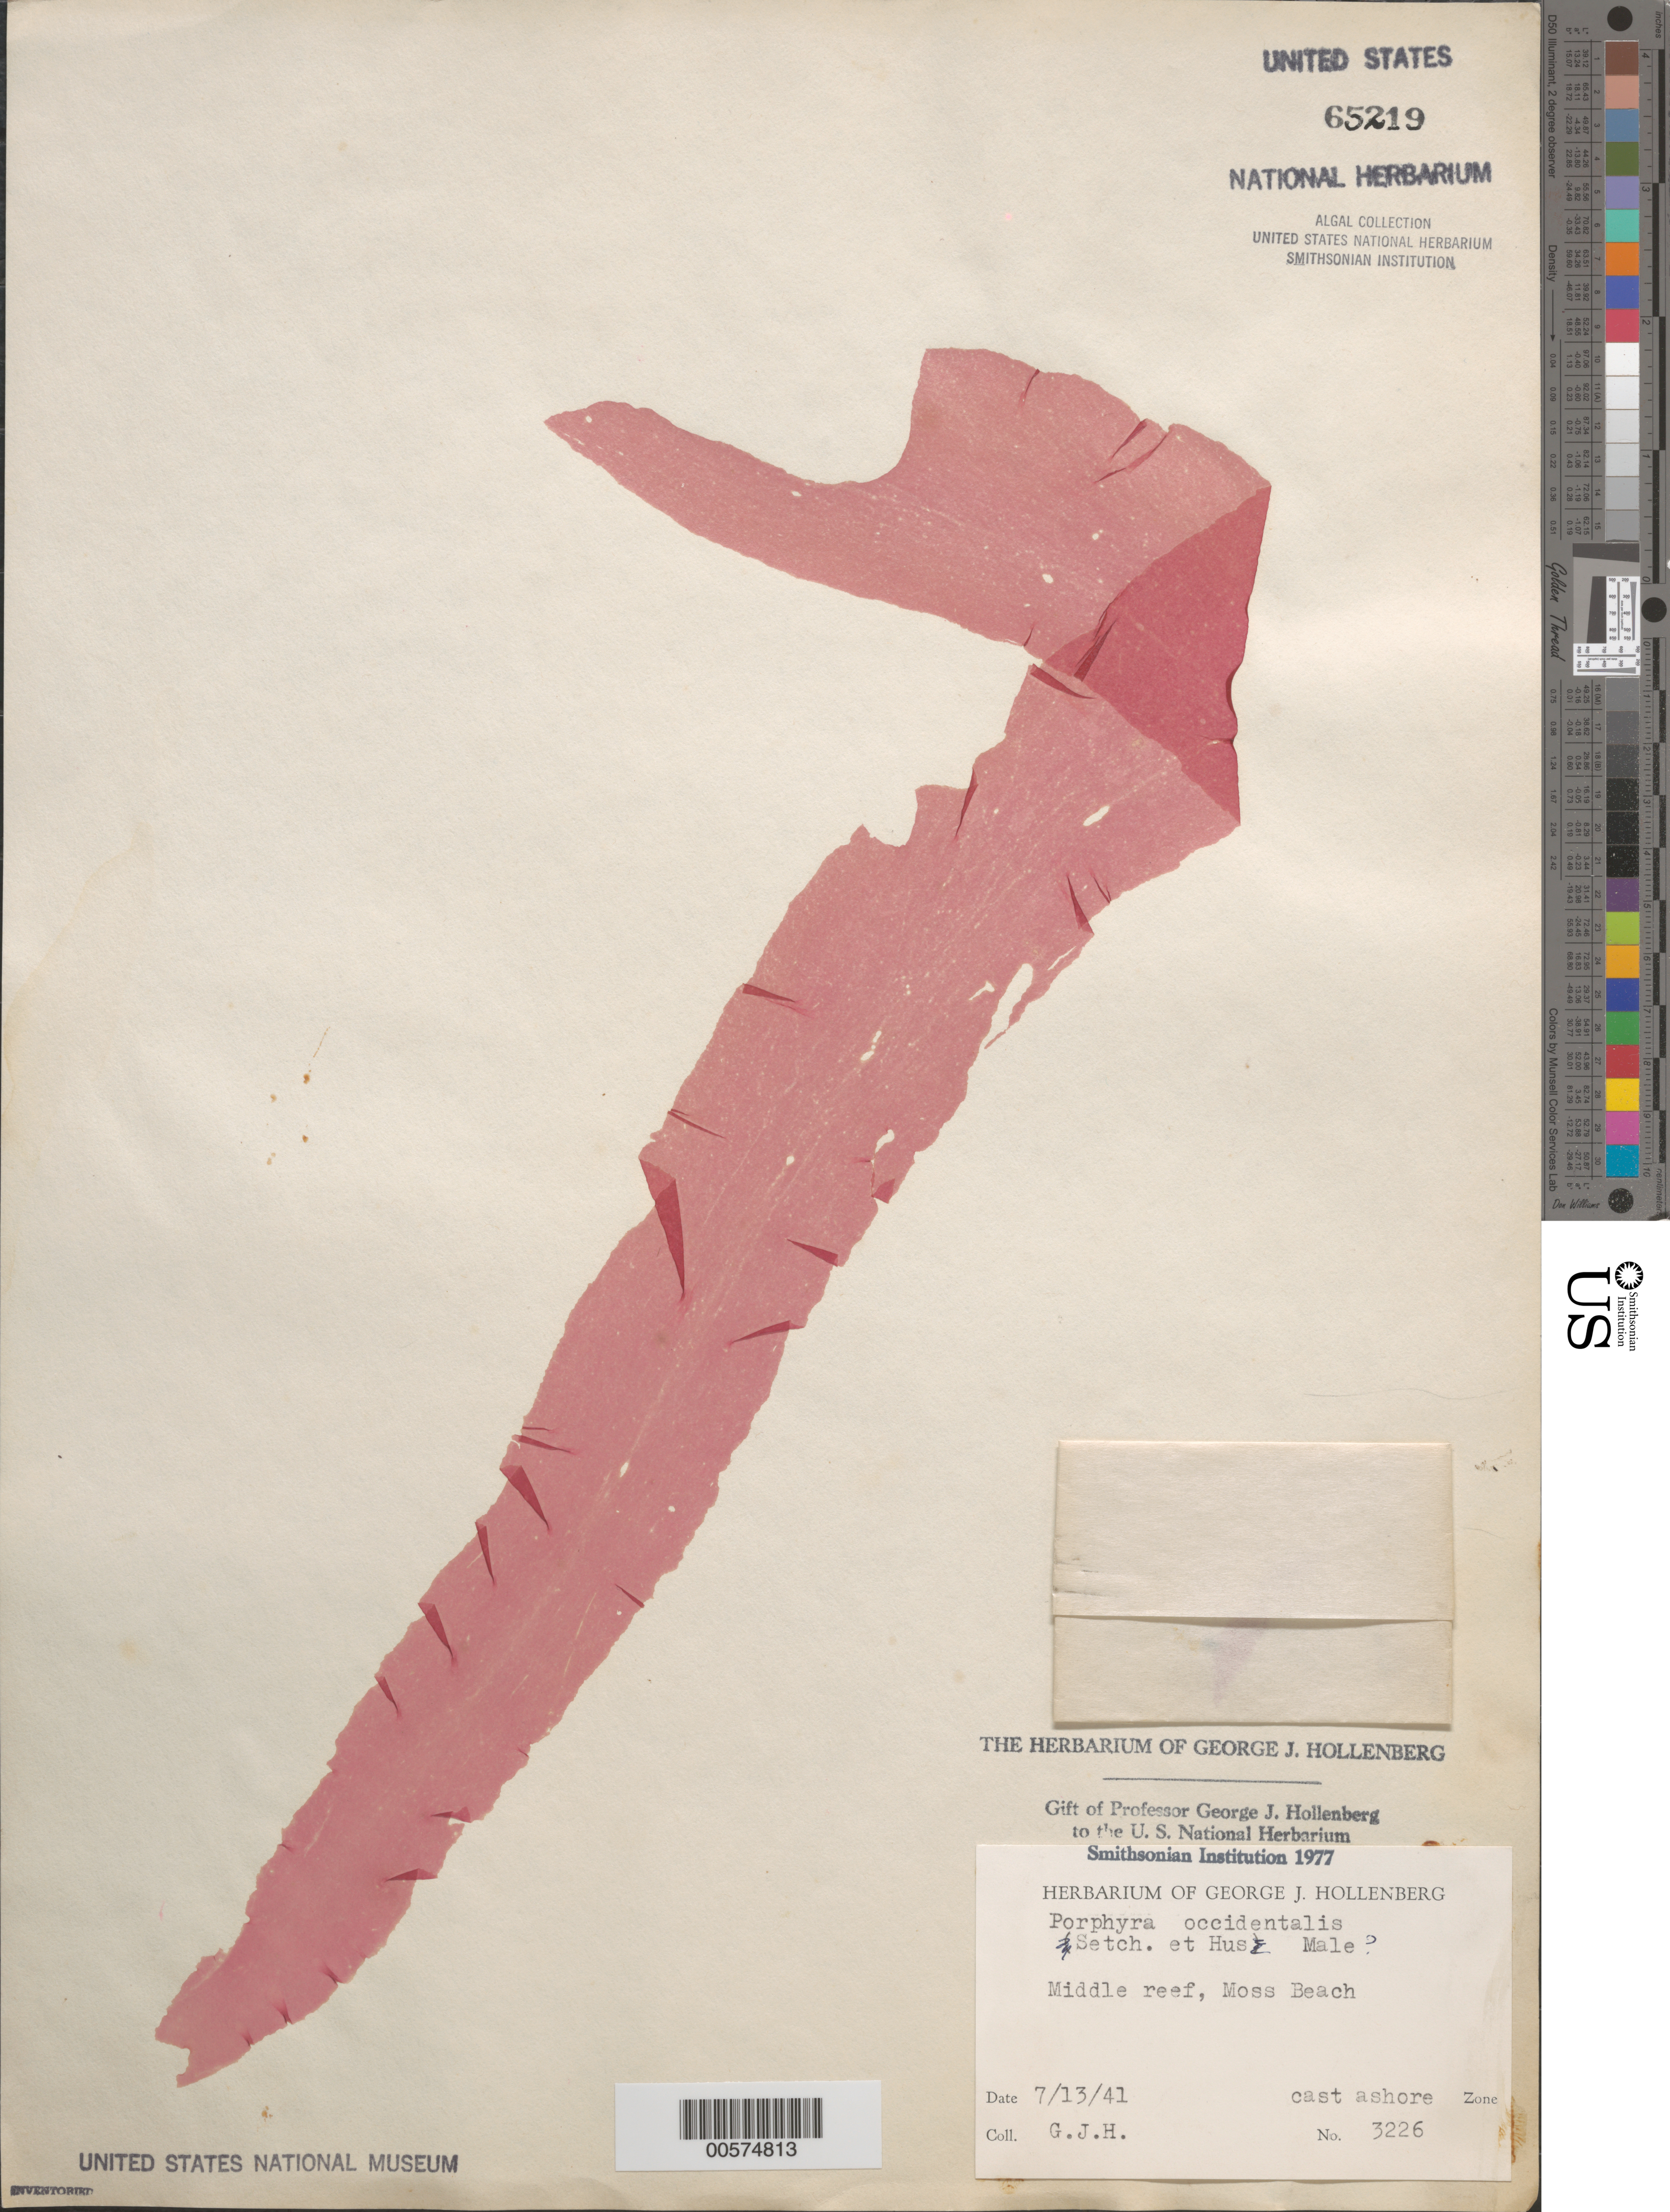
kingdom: Plantae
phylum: Rhodophyta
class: Bangiophyceae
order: Bangiales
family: Bangiaceae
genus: Porphyra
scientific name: Porphyra occidentalis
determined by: Hollenberg, George J.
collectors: G. Hollenberg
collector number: GJH 3226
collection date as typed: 13 Jul 1941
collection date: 1941-07-13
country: United States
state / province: California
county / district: Monterey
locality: Middle reef of Moss Beach, Pacific Grove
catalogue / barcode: US 65219